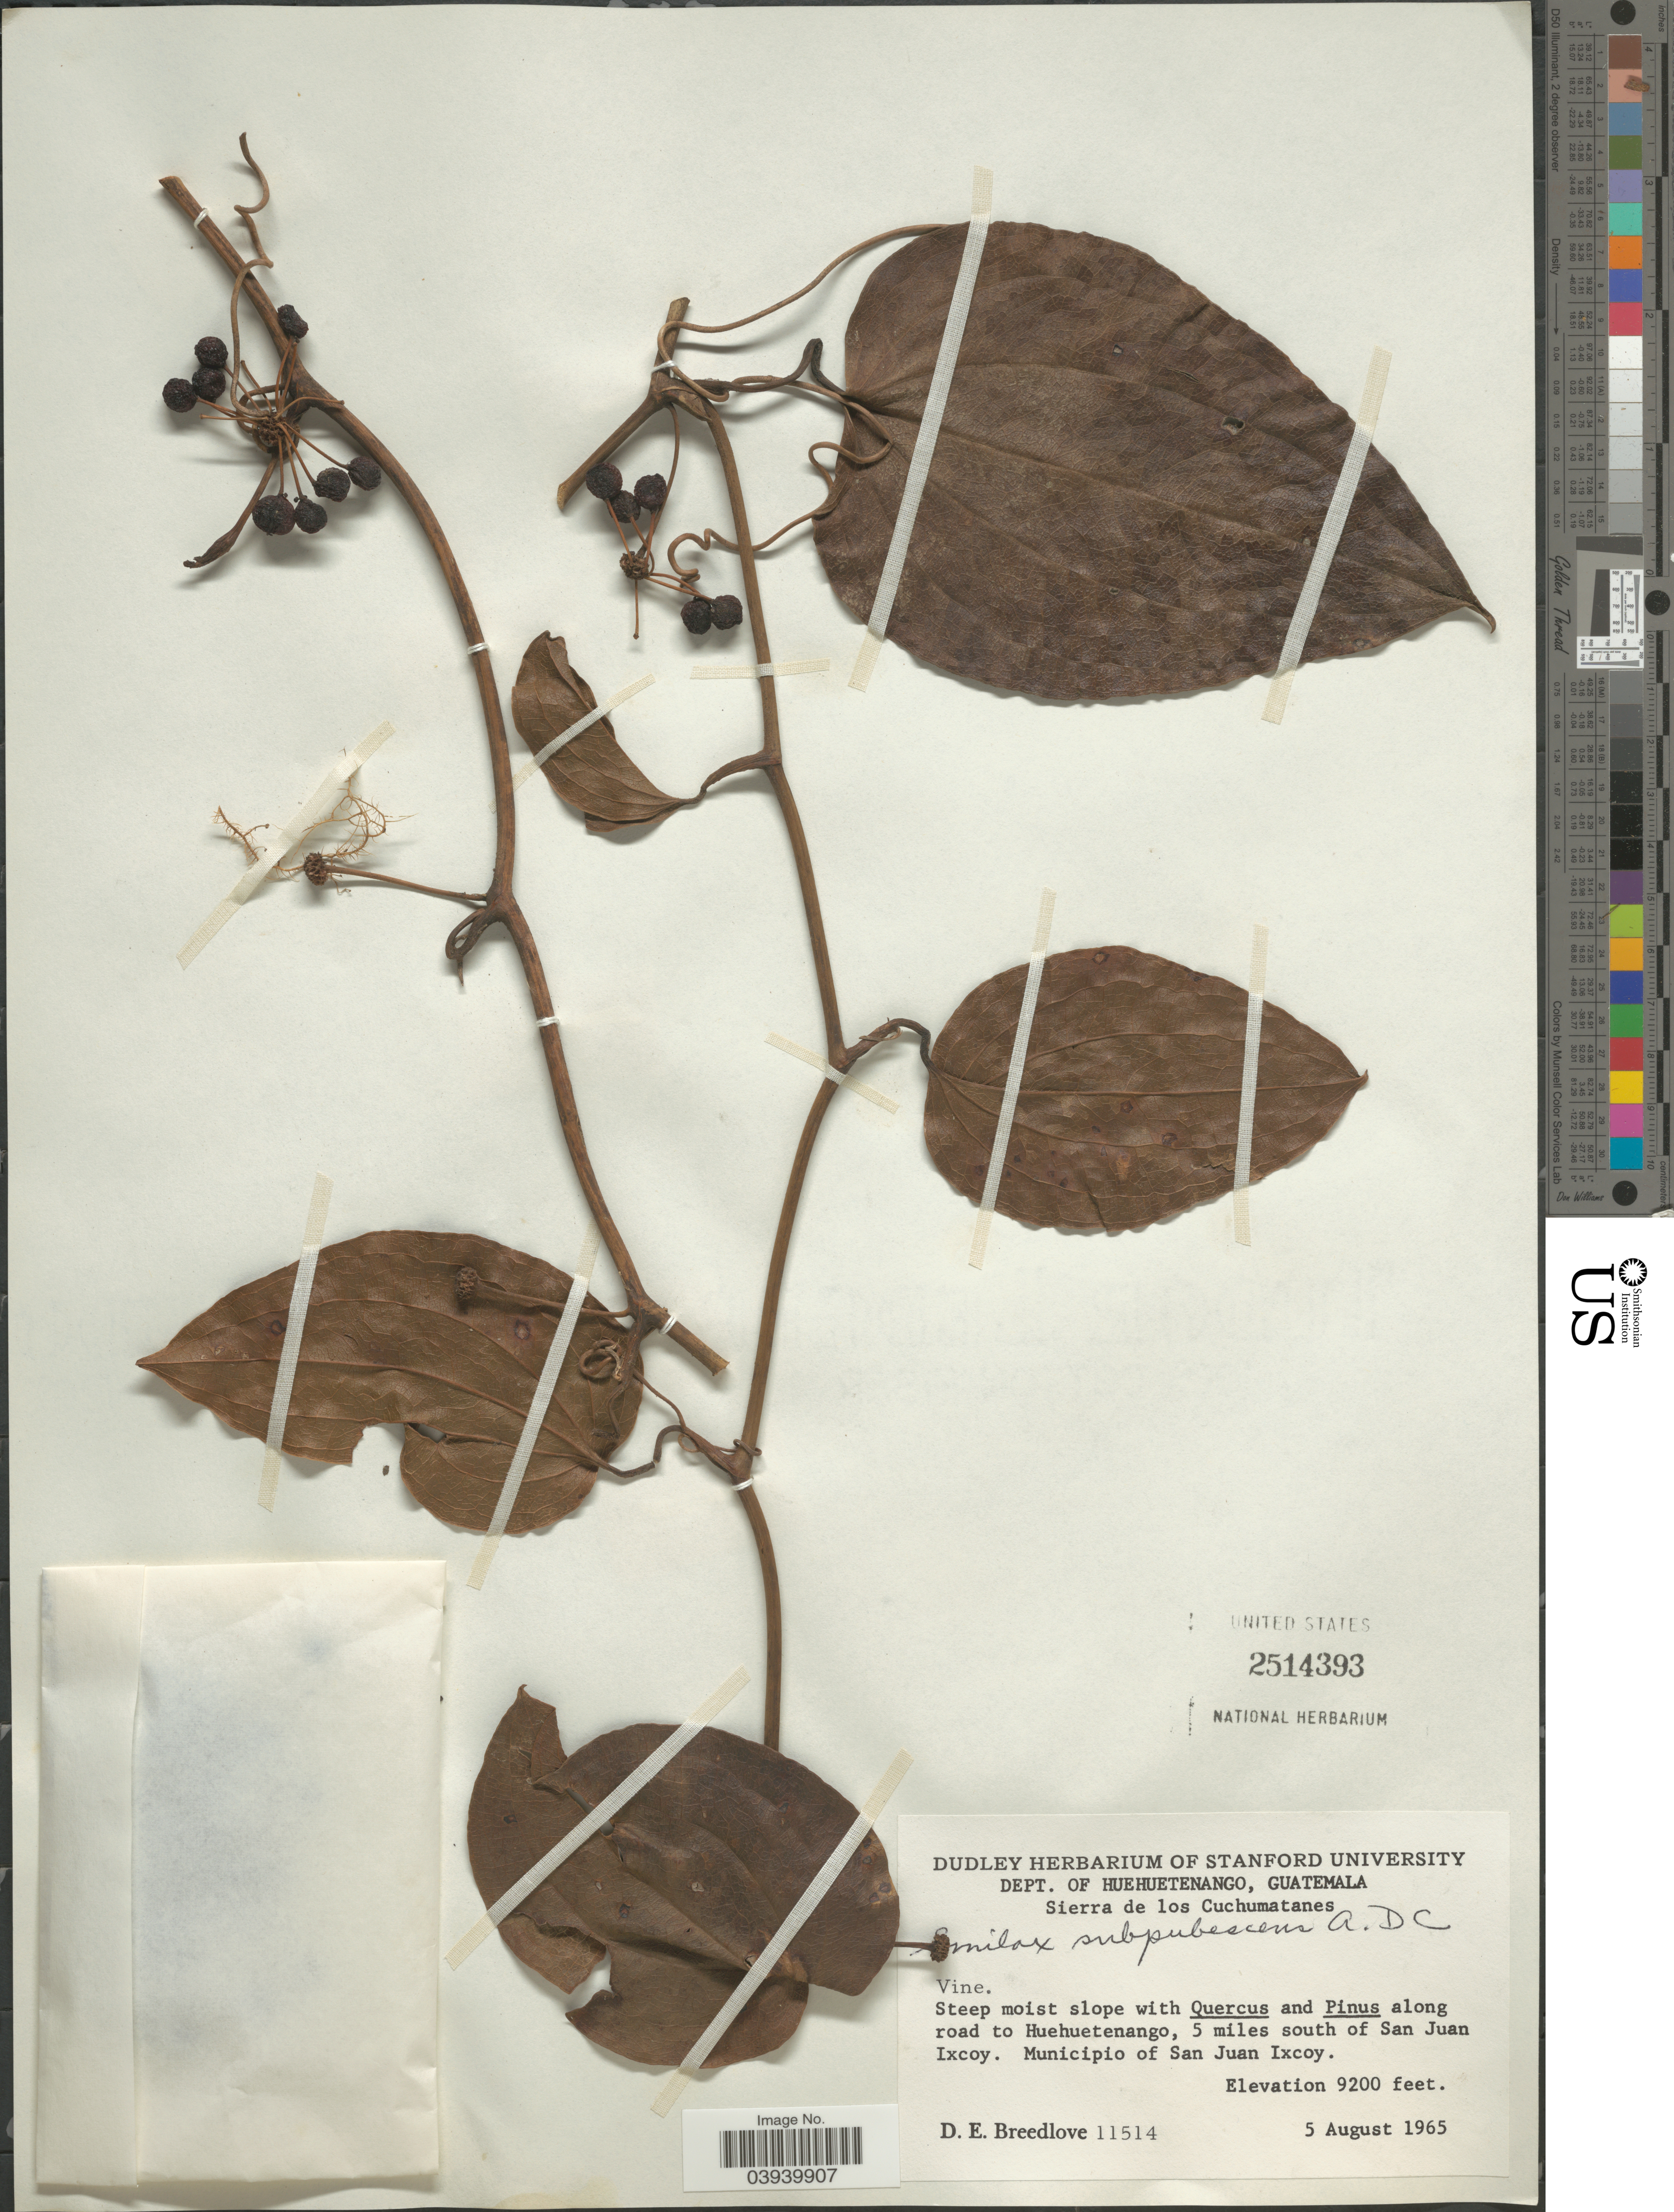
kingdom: Plantae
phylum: Tracheophyta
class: Liliopsida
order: Liliales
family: Smilacaceae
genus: Smilax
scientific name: Smilax subpubescens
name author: A. DC.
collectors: D. E. Breedlove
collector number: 11514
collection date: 1965-08-05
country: Guatemala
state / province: Huehuetenango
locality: Dept. of Huehuetenango. Sierra de los Cuchumatanes. Steep moist slope along road to Huehuetenango, 5 miles south of San Juan Ixcoy. Municipio of San Juan Ixcoy.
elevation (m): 2804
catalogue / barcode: US 2514393